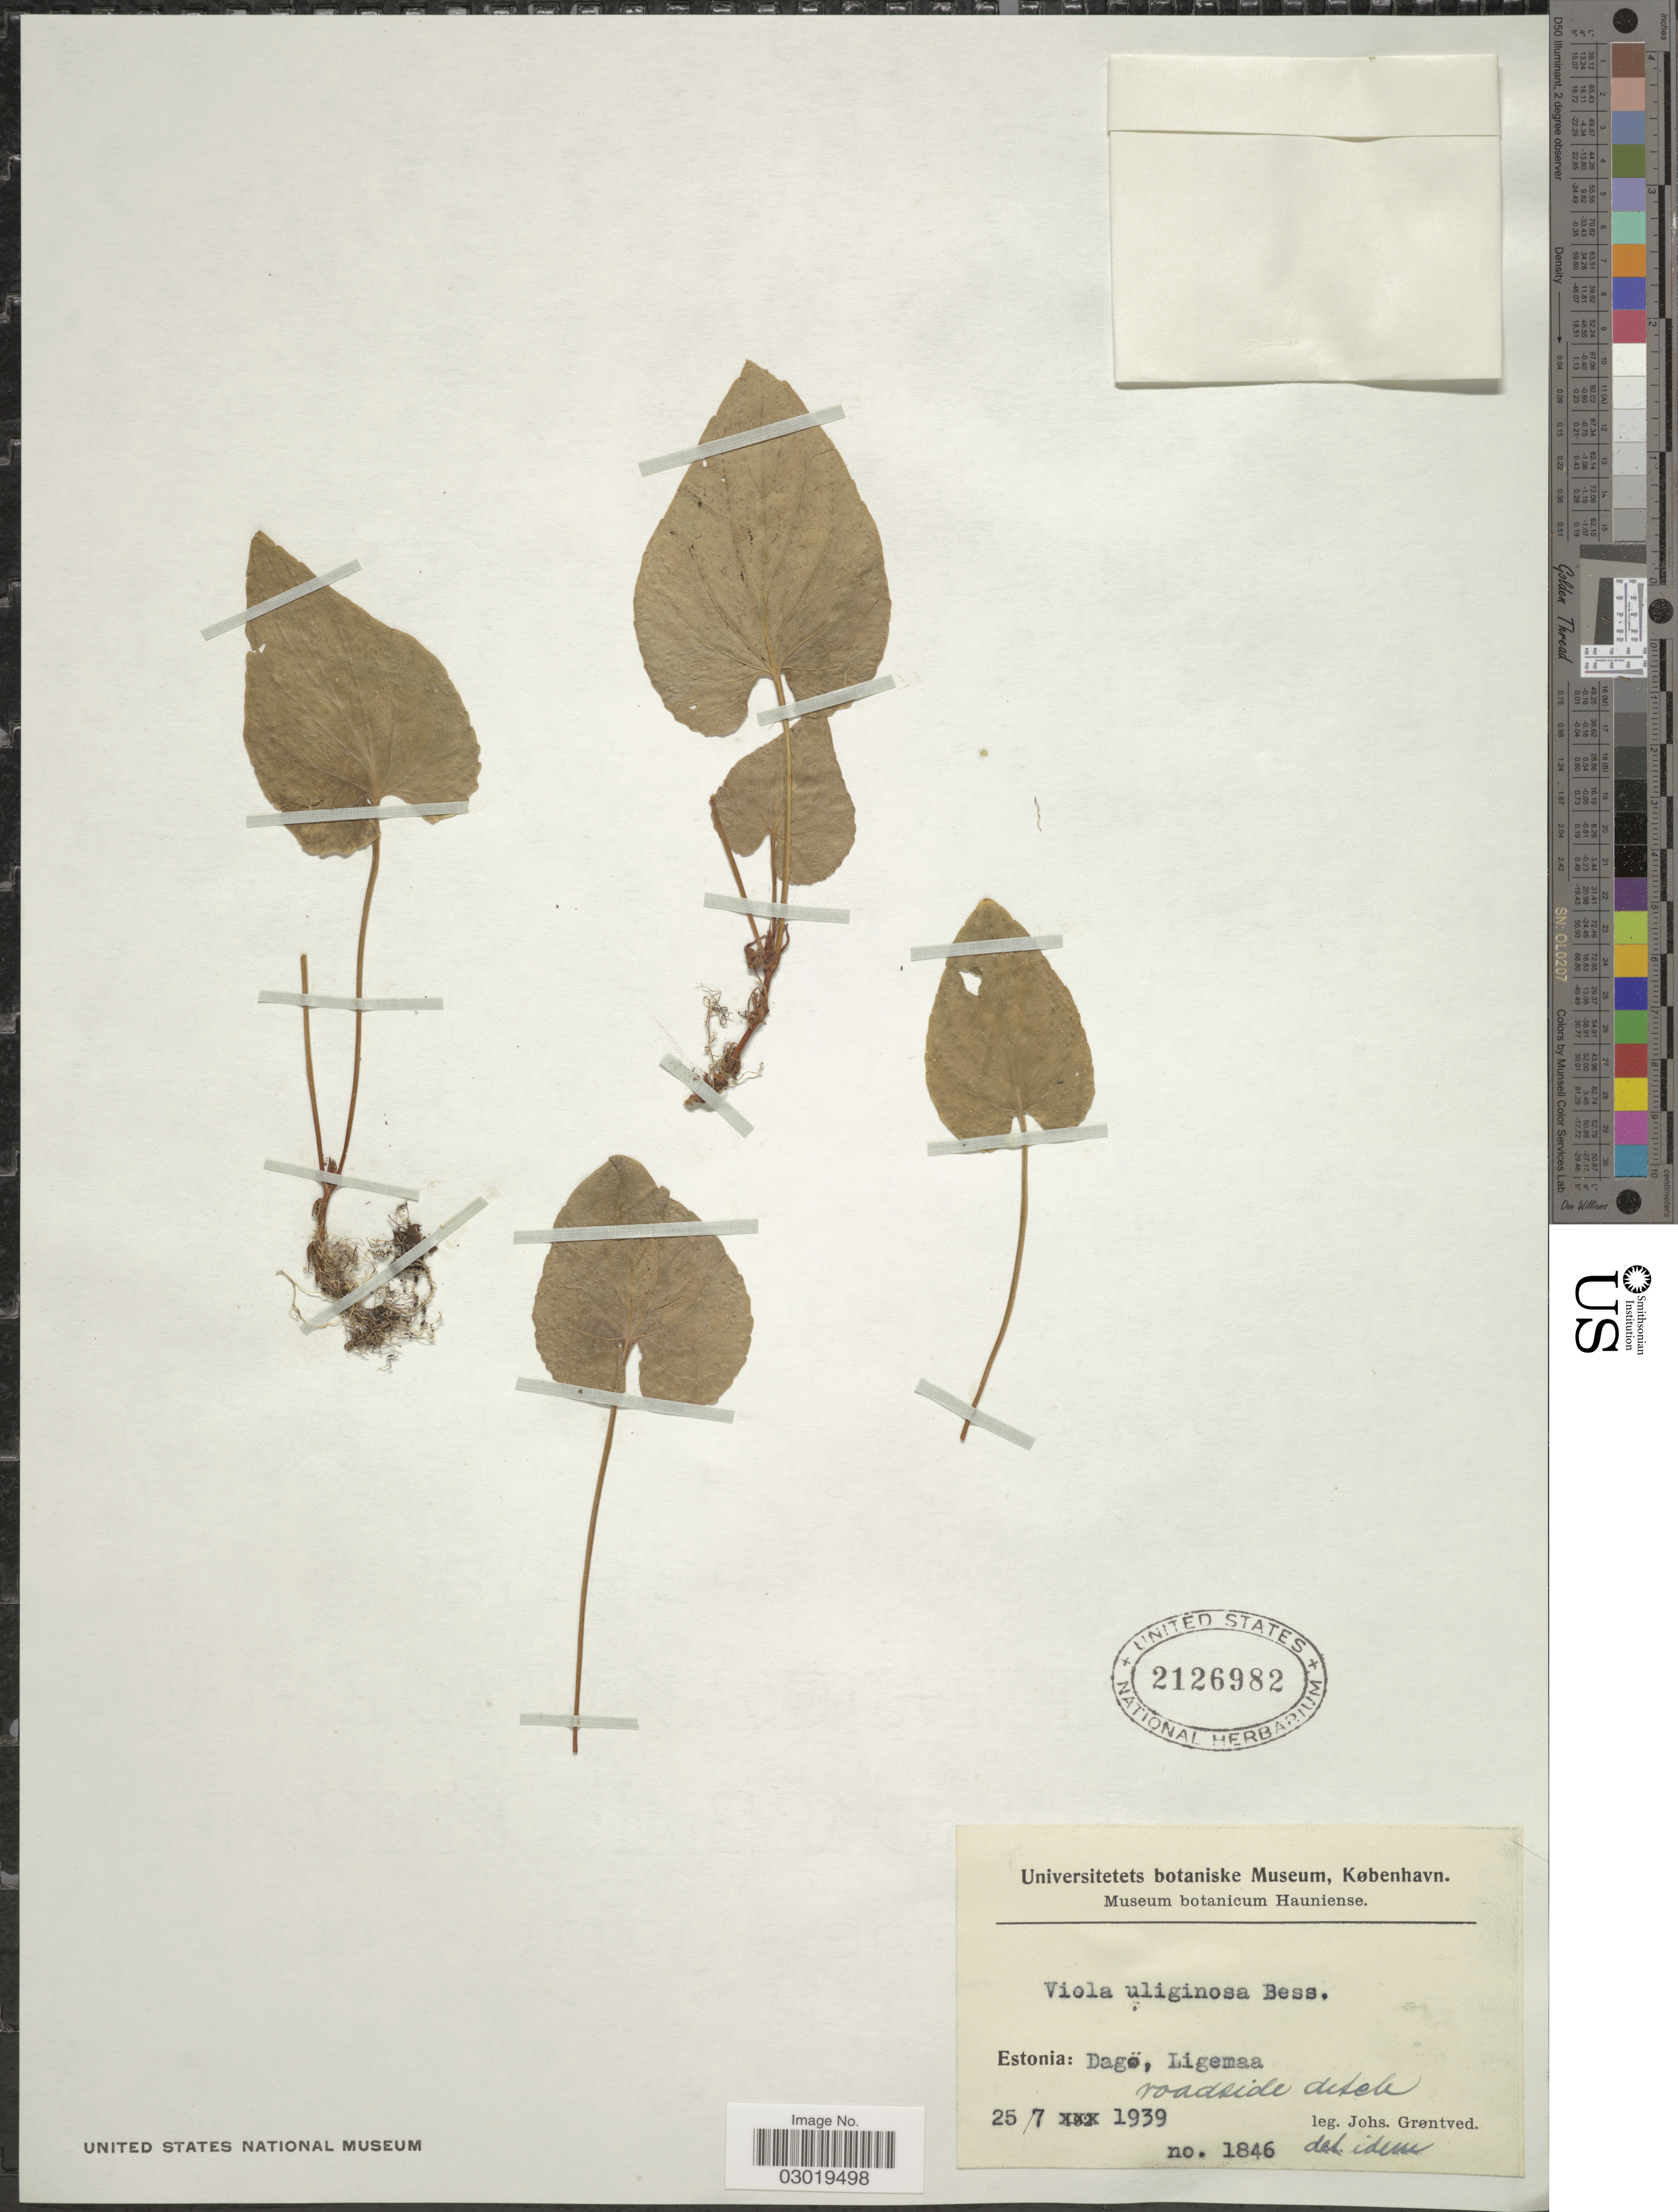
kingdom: Plantae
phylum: Tracheophyta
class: Magnoliopsida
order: Malpighiales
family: Violaceae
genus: Viola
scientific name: Viola uliginosa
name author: Besser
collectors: J. Gröntved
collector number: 1846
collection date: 1939-07-25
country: Estonia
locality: Dagö, Ligemaa, roadside ditch.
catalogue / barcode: US 2126982